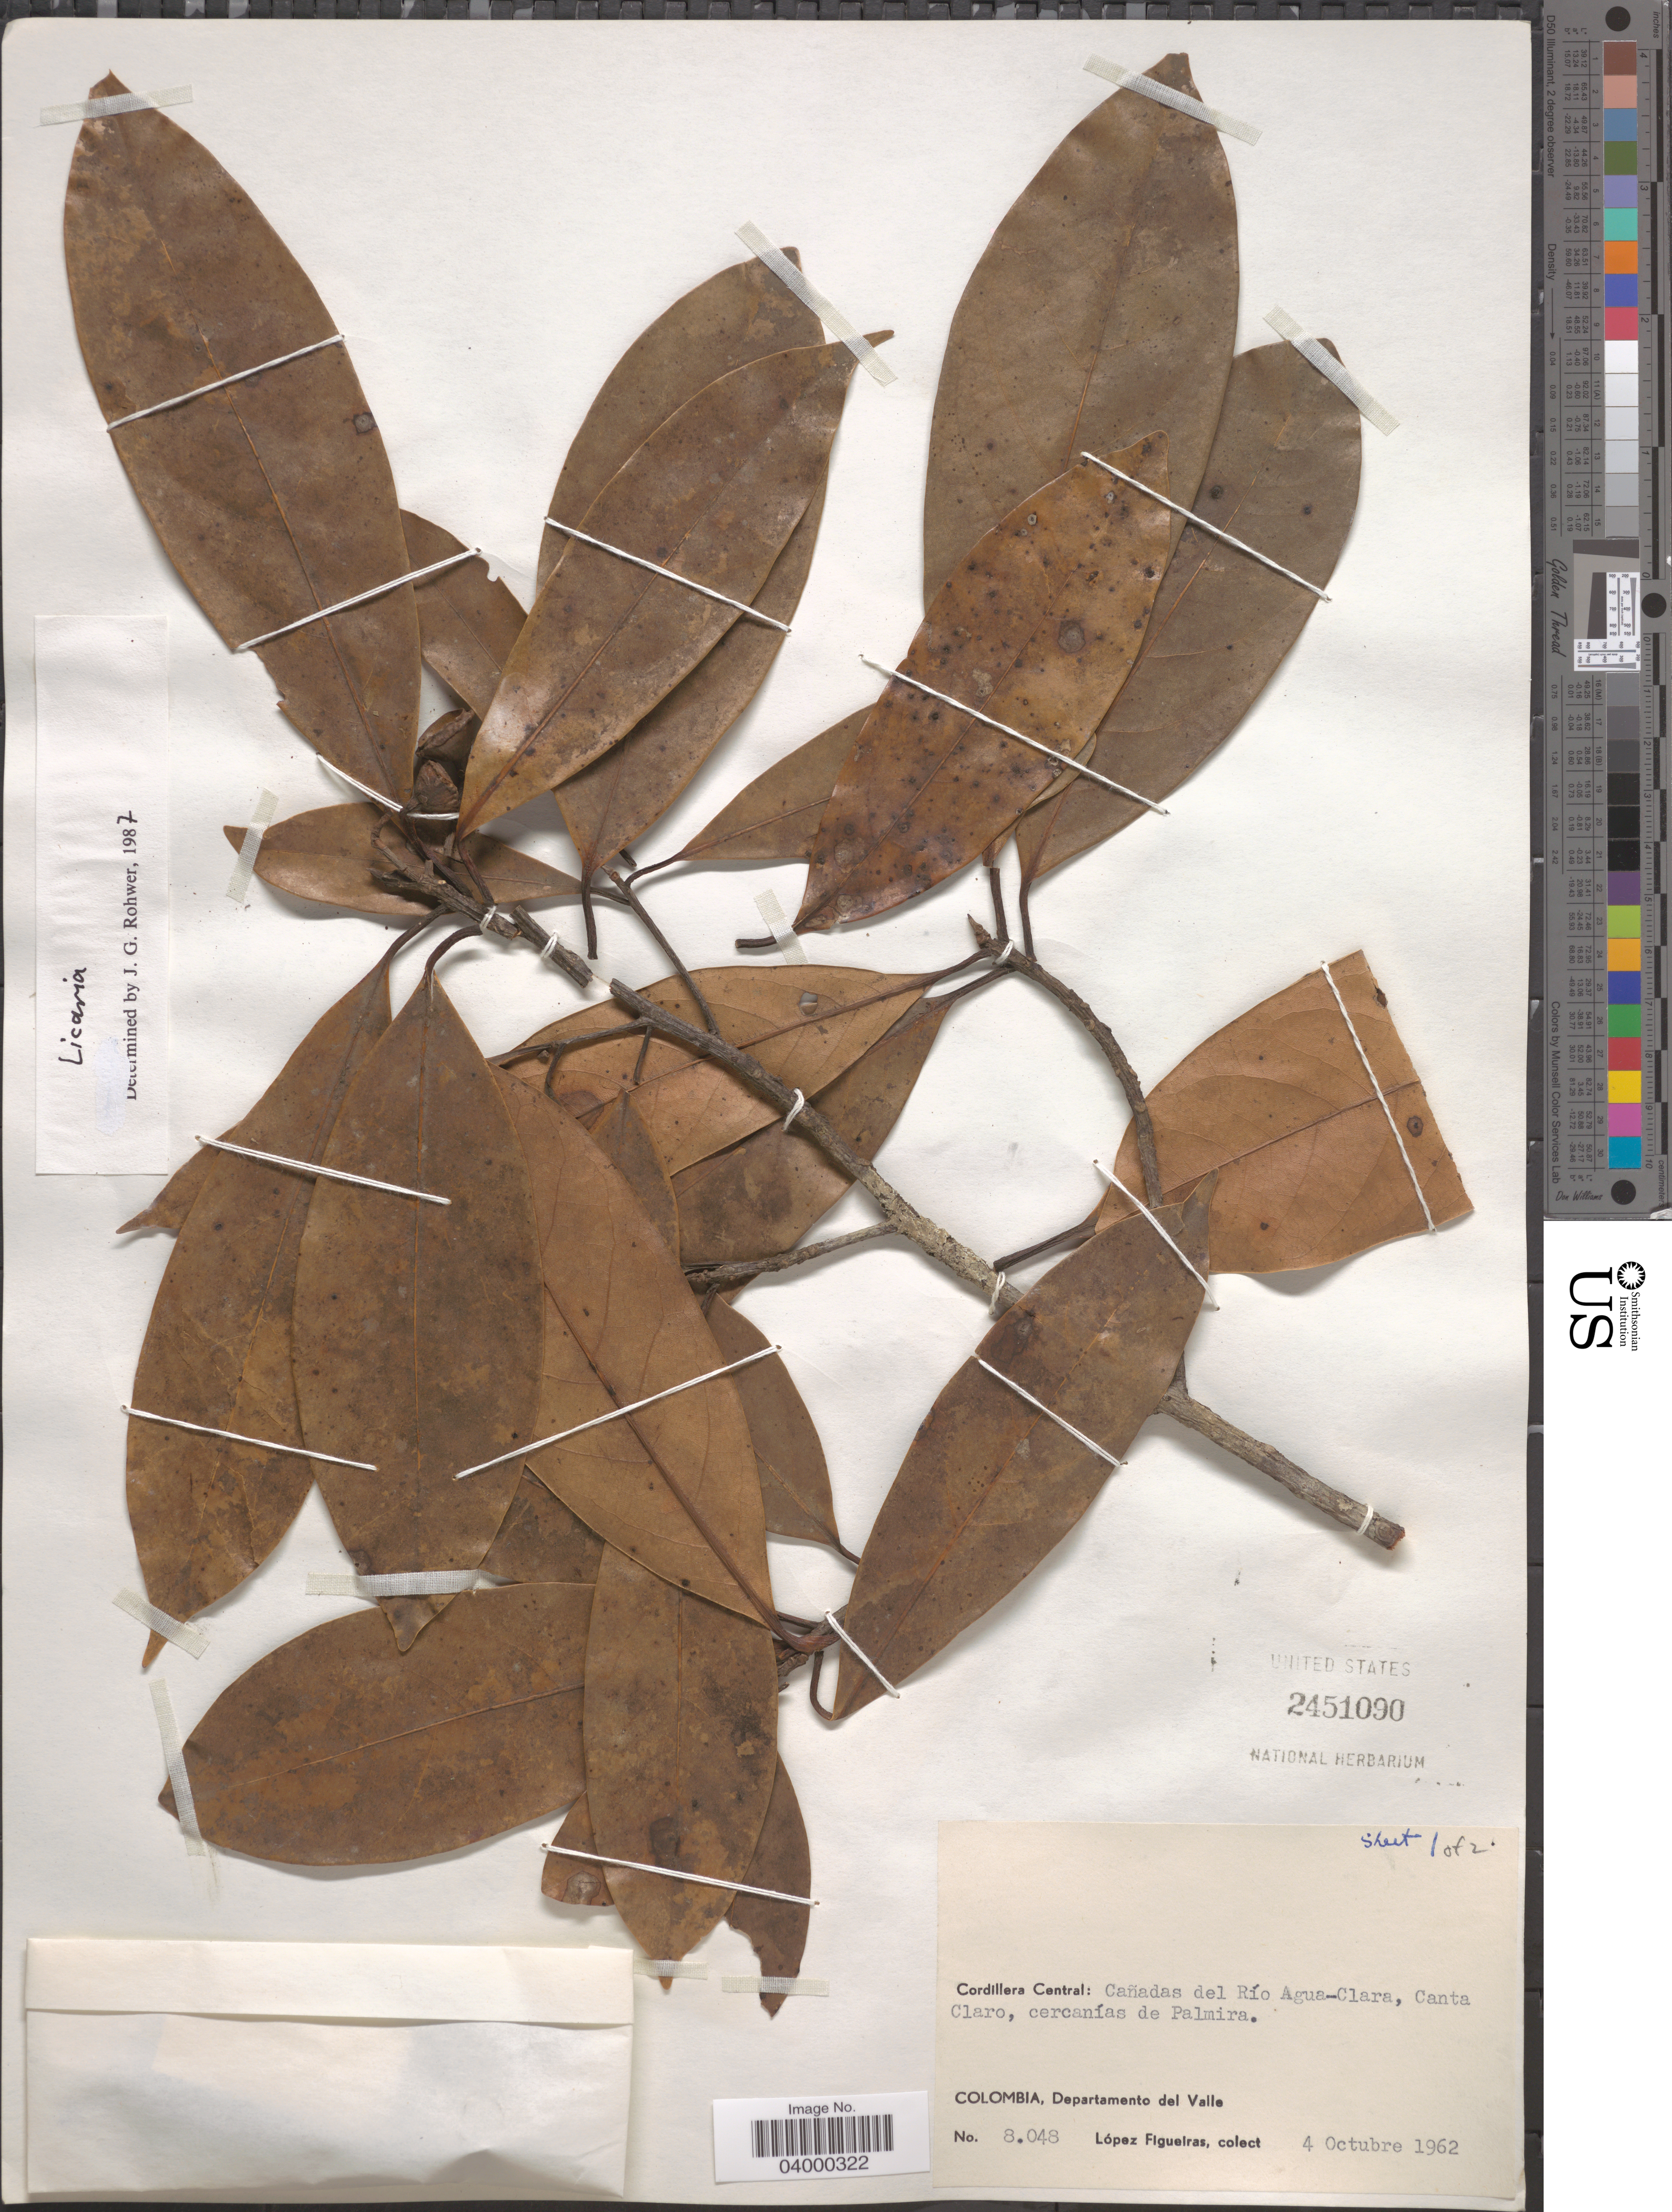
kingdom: Plantae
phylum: Tracheophyta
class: Magnoliopsida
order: Laurales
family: Lauraceae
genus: Licaria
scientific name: Licaria sp.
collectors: M. López Figueiras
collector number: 8048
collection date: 1962-10-04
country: Colombia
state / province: Valle del Cauca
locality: Cordillera Central: Cañadas del Río Agua-Clara, Canta Claro, cercanías de Palmira. Departamento del Valle.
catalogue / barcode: US 2451090